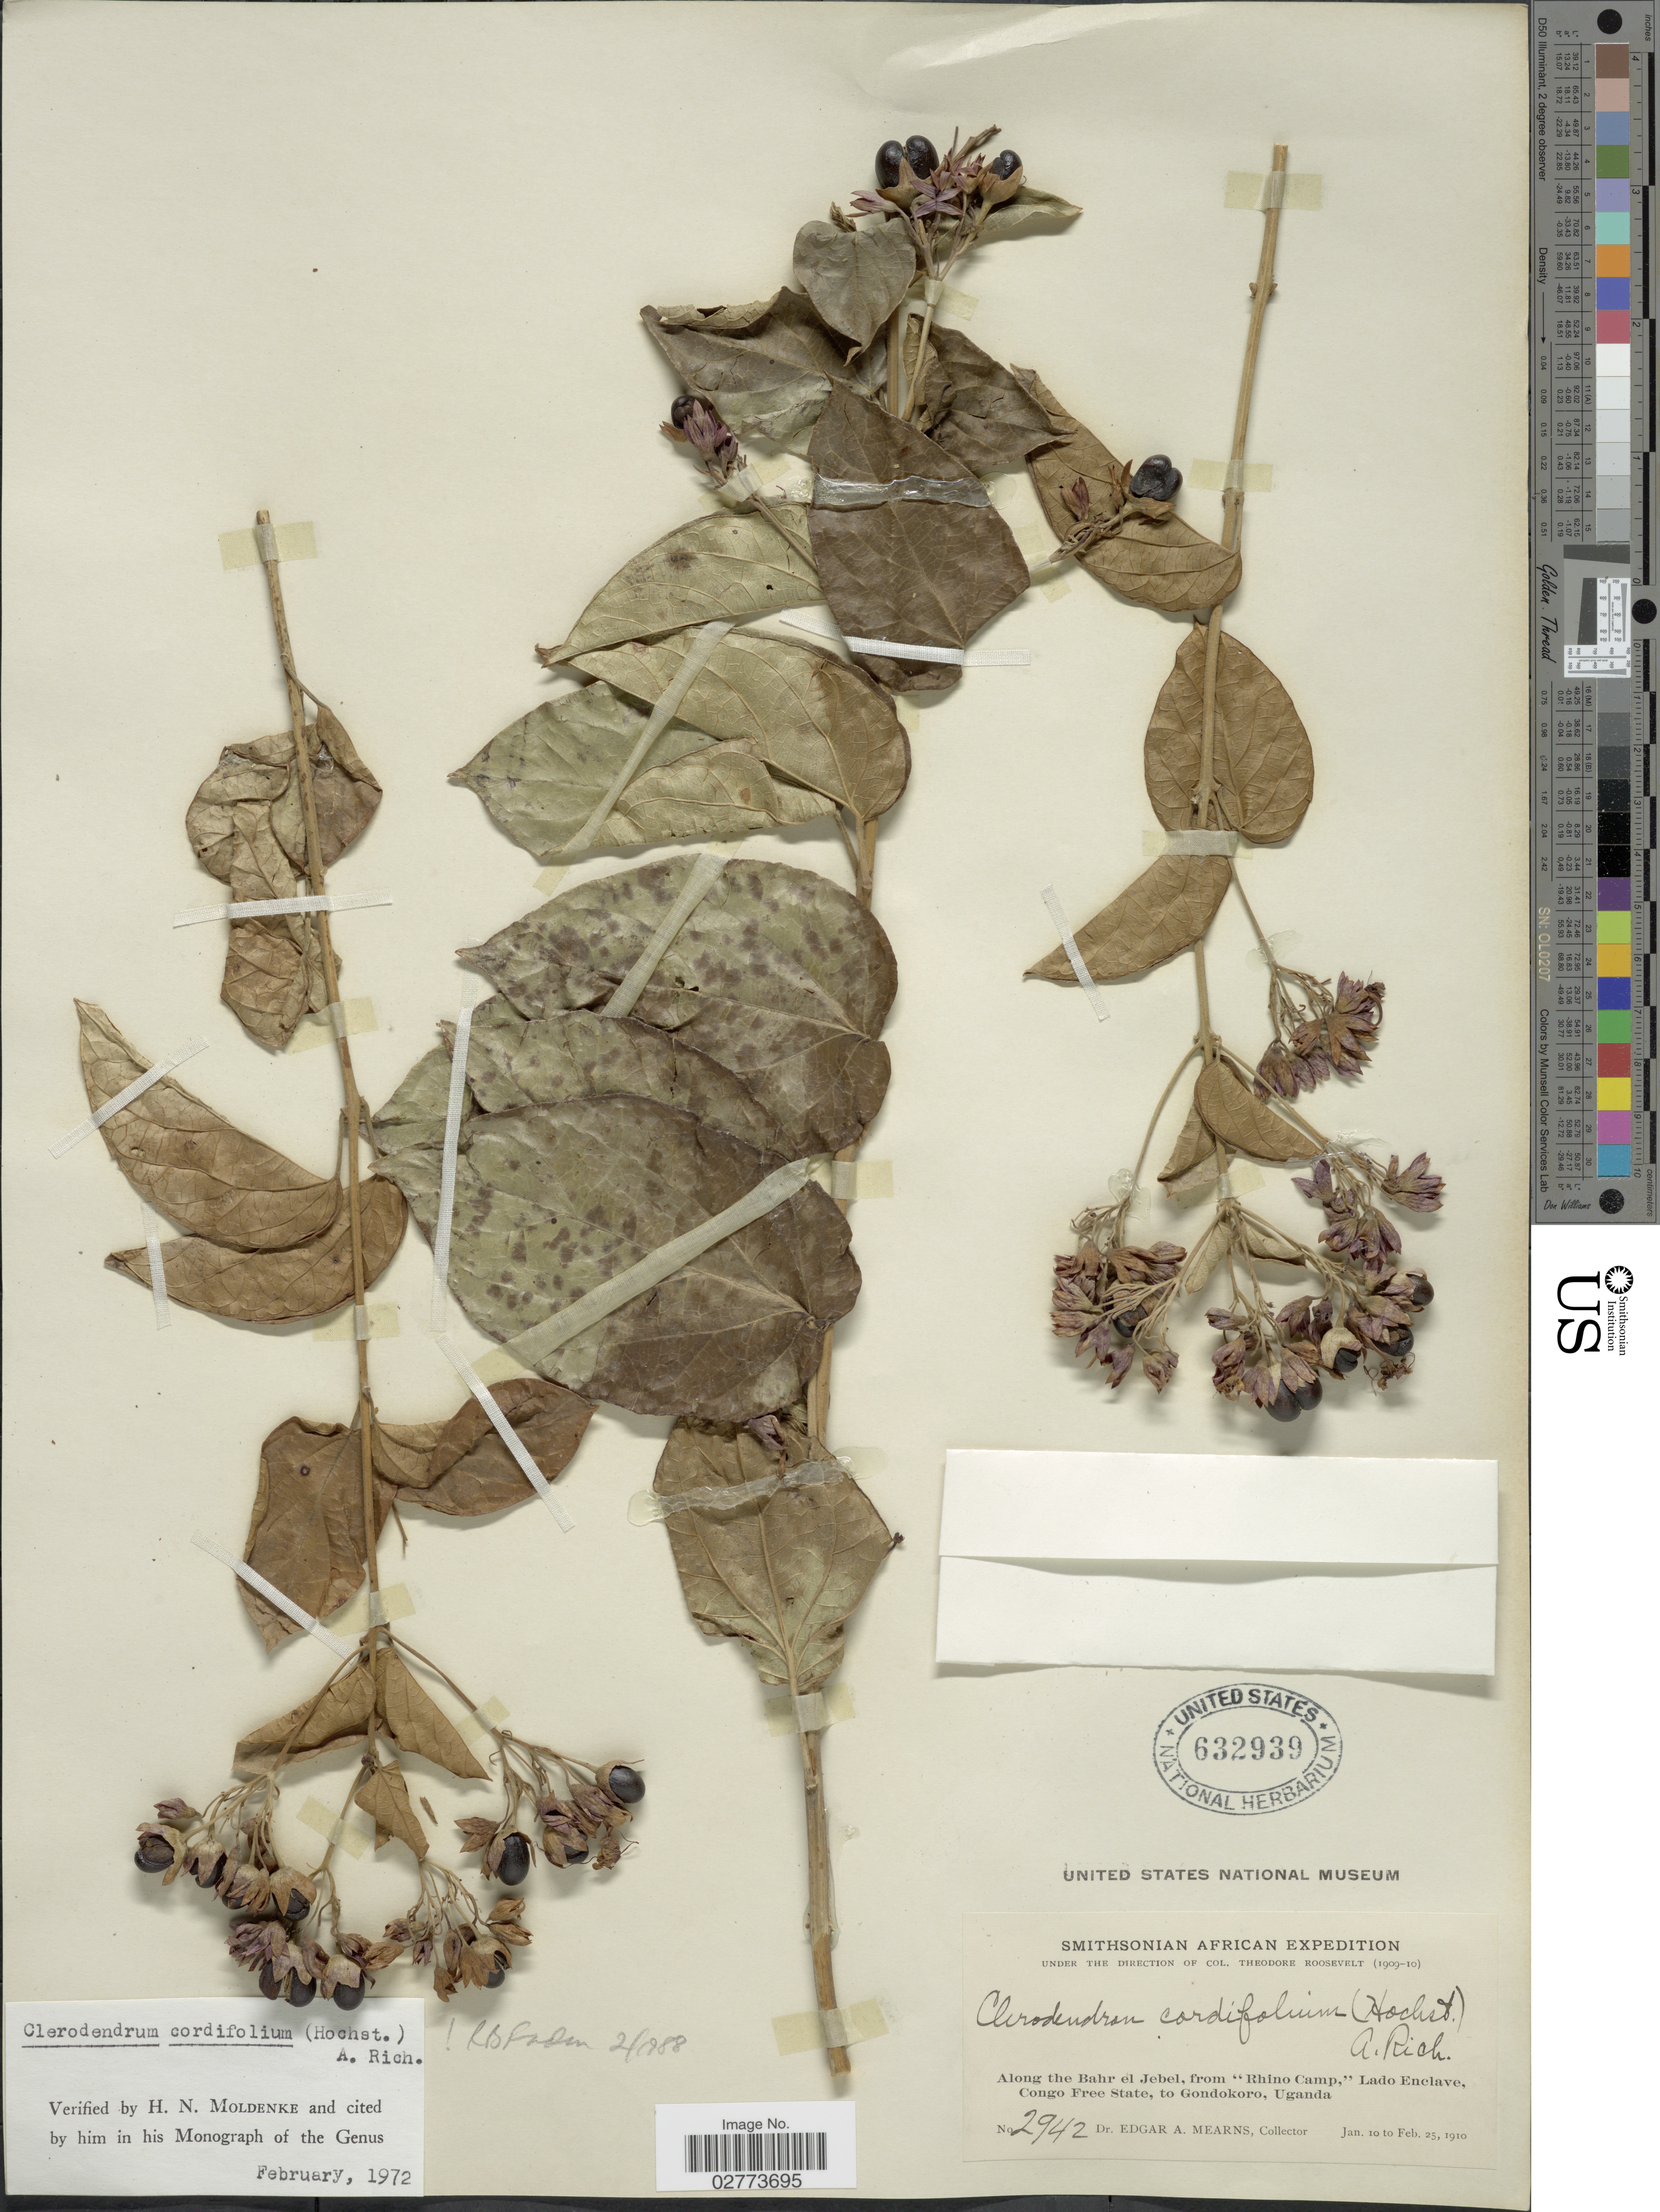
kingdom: Plantae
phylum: Tracheophyta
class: Magnoliopsida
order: Lamiales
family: Lamiaceae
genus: Clerodendrum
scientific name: Clerodendrum cordifolium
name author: (Hochst.) A. Rich.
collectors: E. A. Mearns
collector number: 2942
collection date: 1910-01-10/1910-02-25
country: South Sudan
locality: Along the Bahr el Jebel, from "Rhino Camp", Lado Enclave, Congo Free State, to Gondokoro.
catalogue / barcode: US 632939